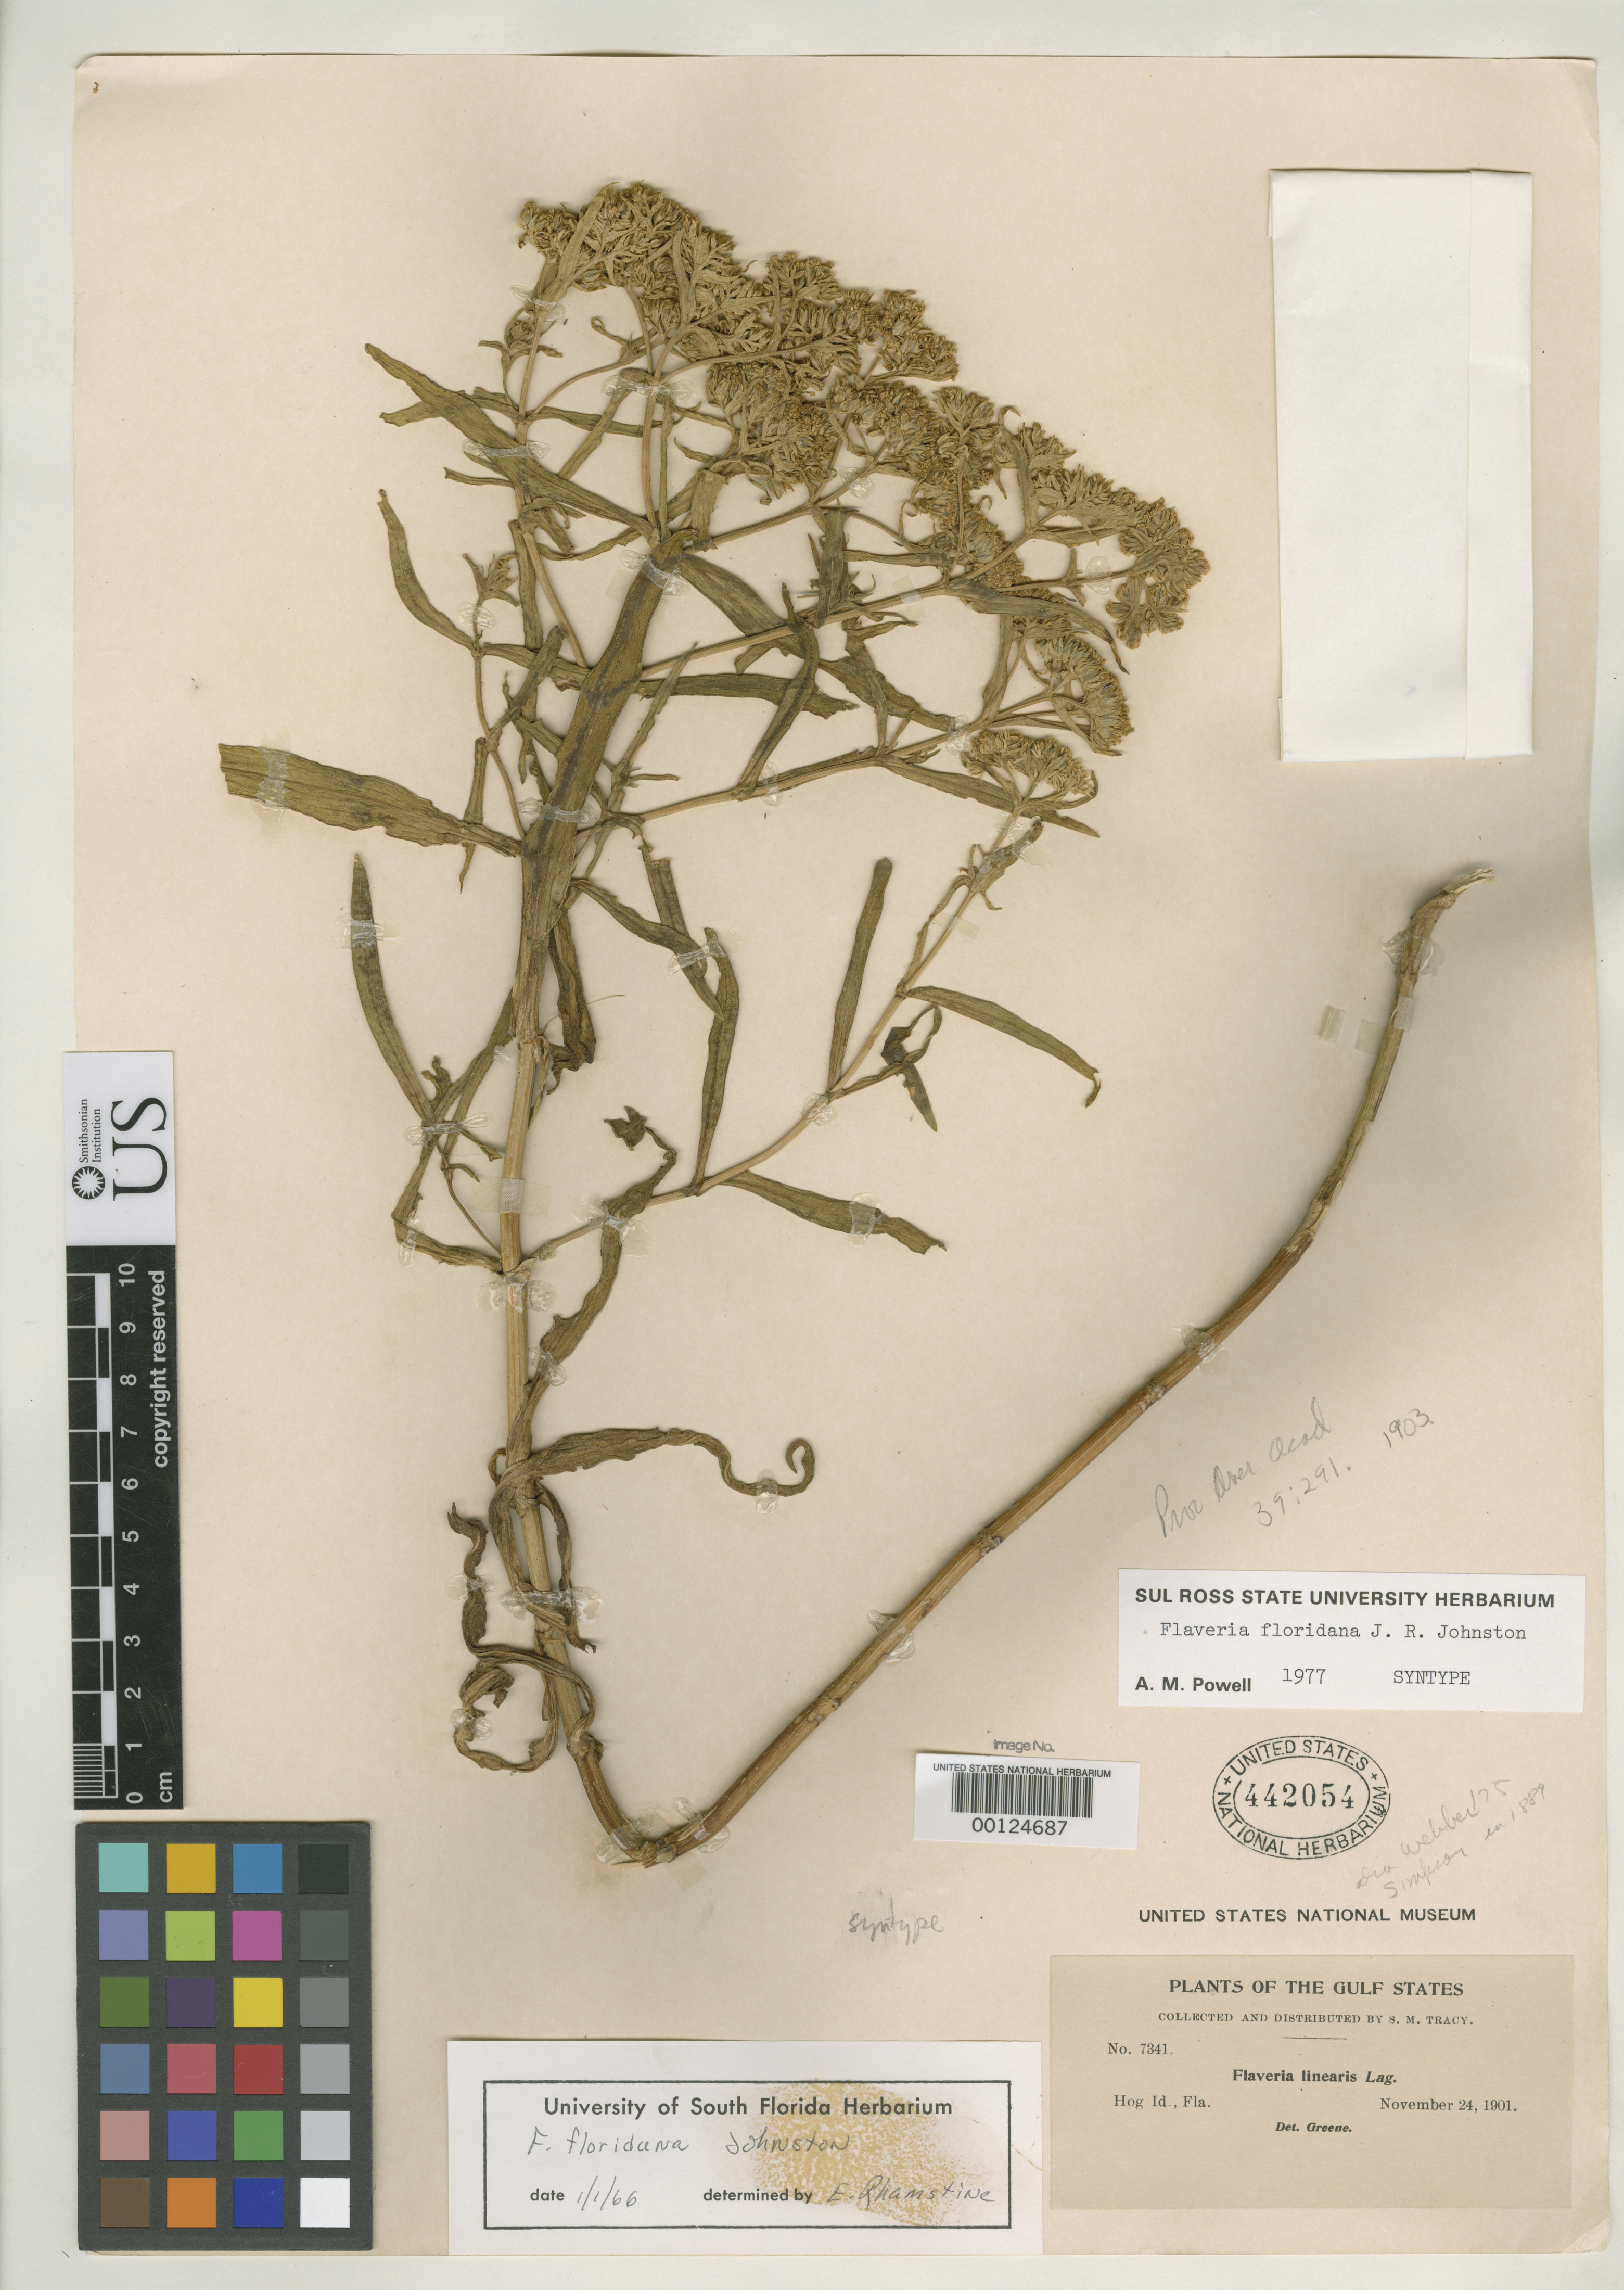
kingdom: Plantae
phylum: Tracheophyta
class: Magnoliopsida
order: Asterales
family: Asteraceae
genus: Flaveria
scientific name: Flaveria floridana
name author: J.R. Johnst.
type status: Syntype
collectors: S. M. Tracy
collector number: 7341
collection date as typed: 24 Nov 1901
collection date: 1901-11-24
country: United States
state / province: Florida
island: Hog Island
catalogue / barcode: US 442054